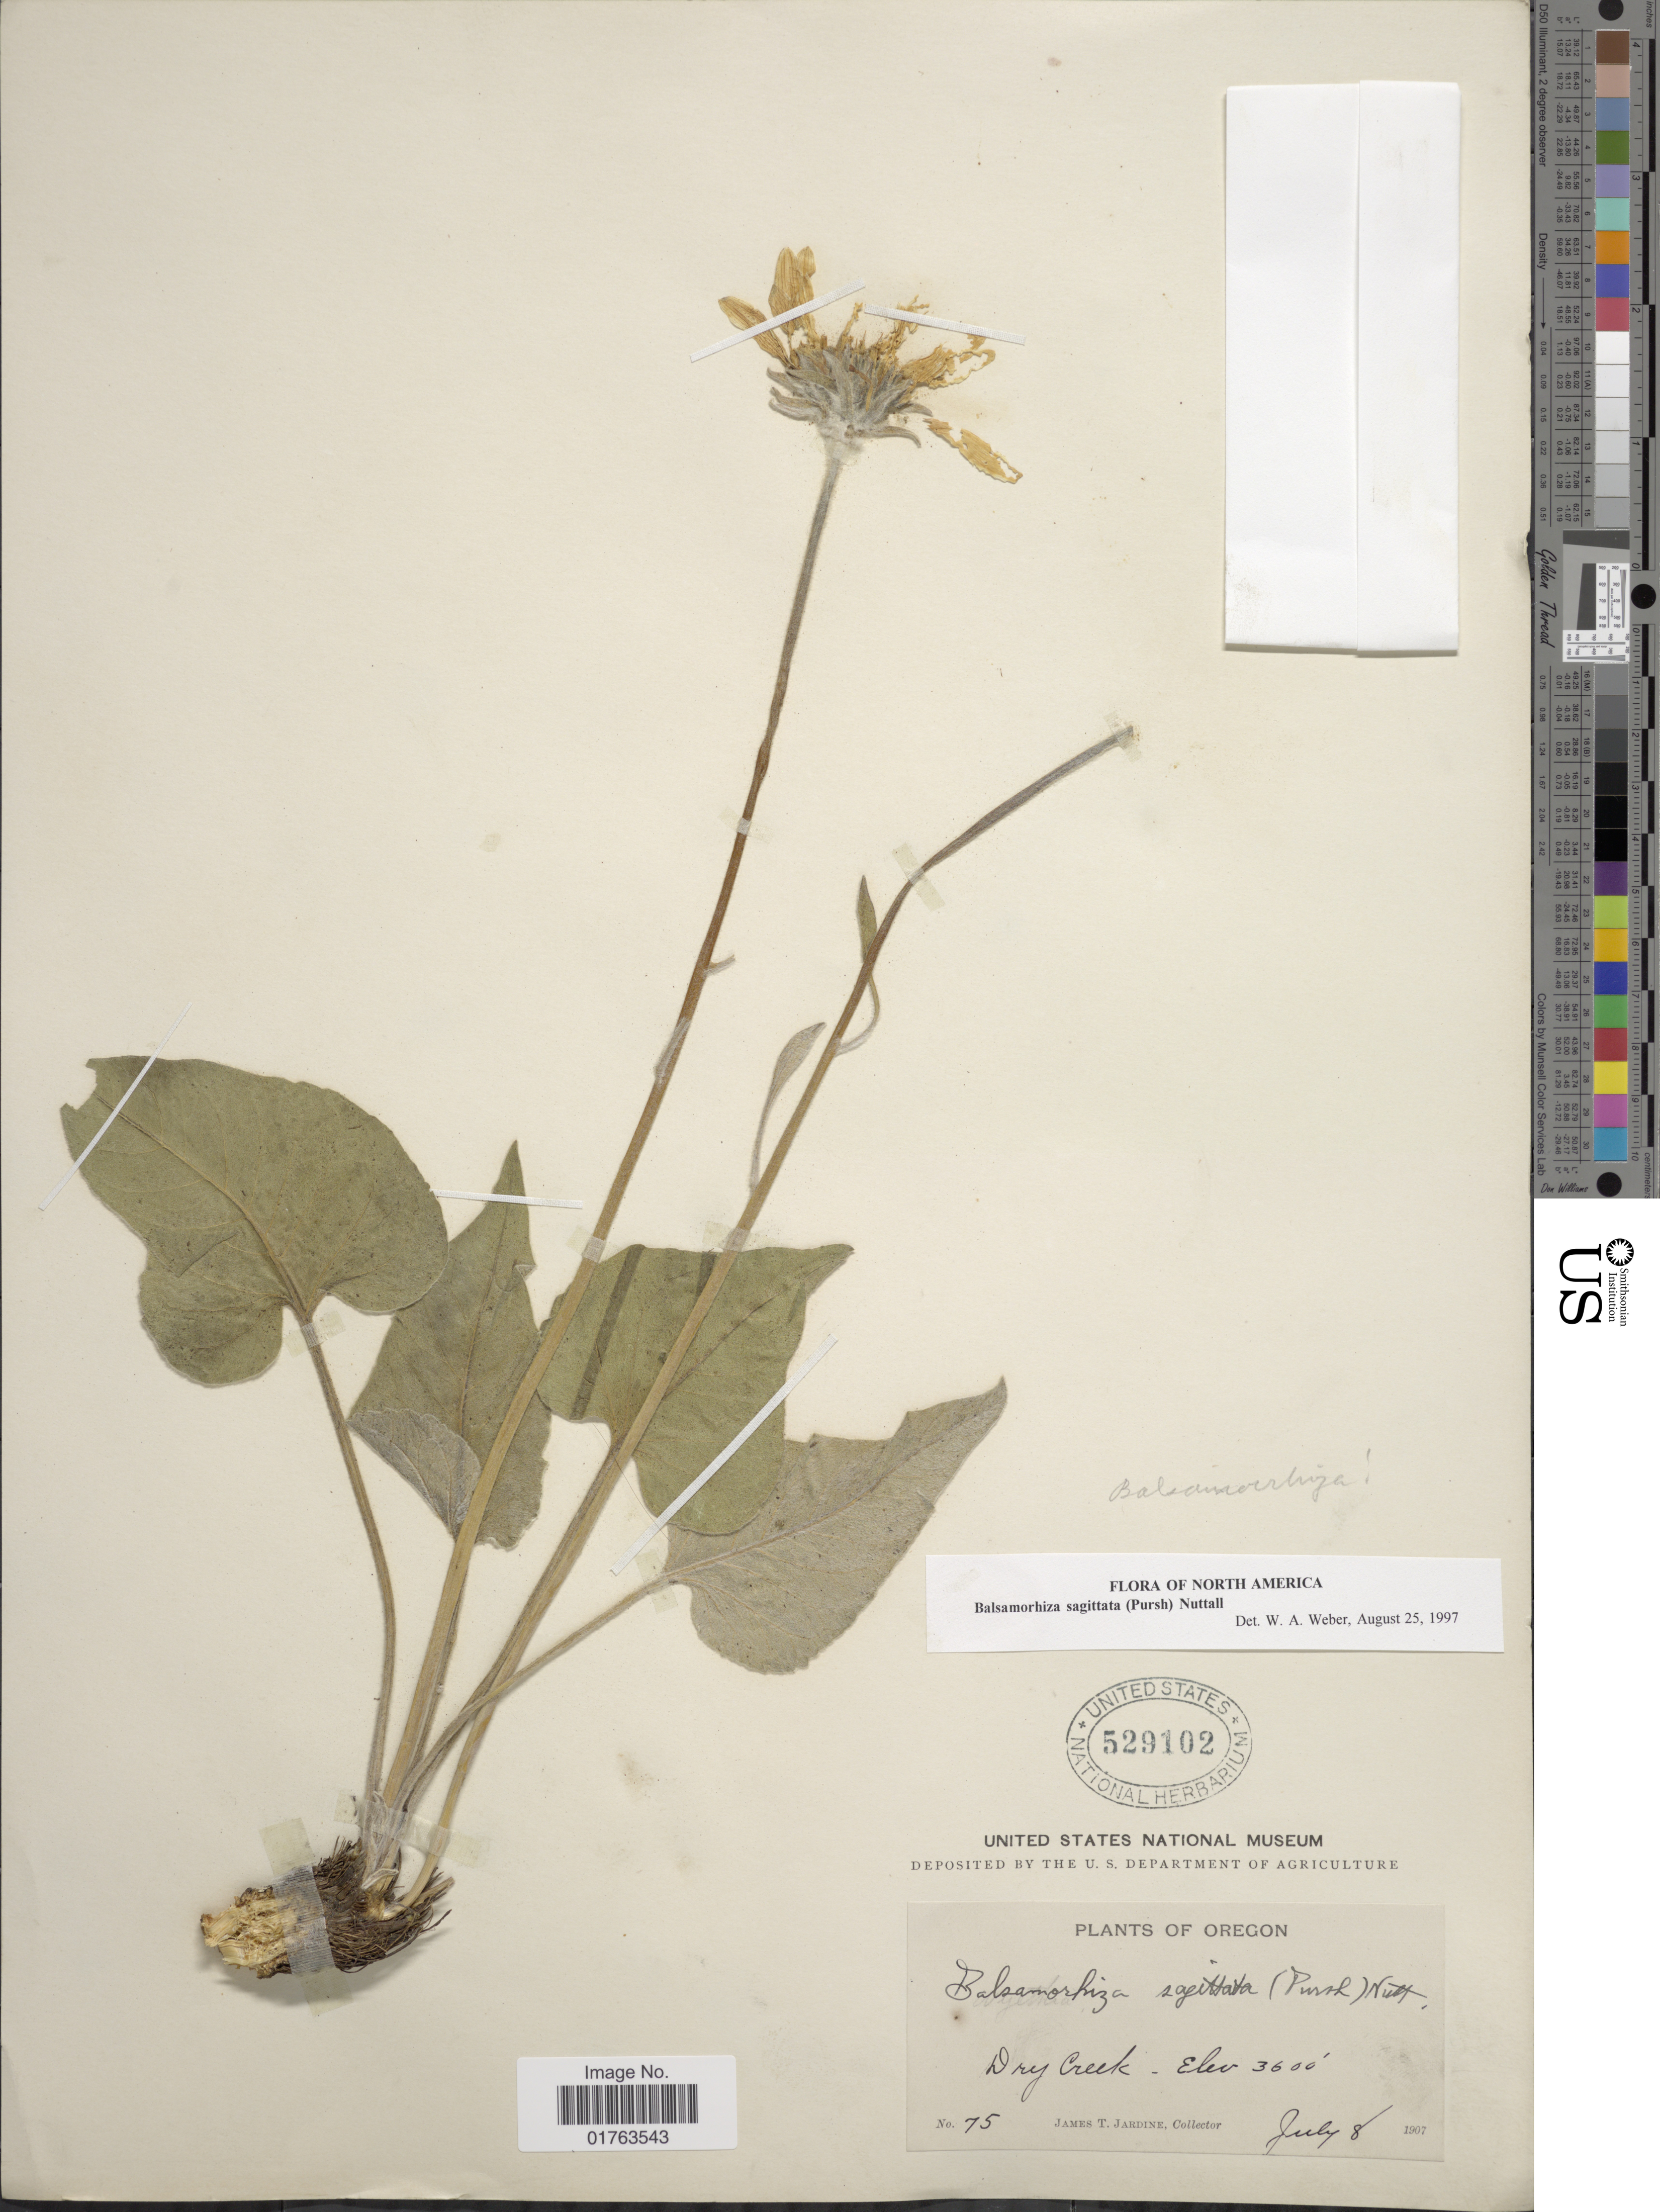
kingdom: Plantae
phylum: Tracheophyta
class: Magnoliopsida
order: Asterales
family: Asteraceae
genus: Balsamorhiza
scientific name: Balsamorhiza sagittata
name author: (Pursh) Nutt.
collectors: J. T. Jardine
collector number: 75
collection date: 1907-07-08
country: United States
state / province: Oregon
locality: Dry Creek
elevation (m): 1097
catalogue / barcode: US 529102